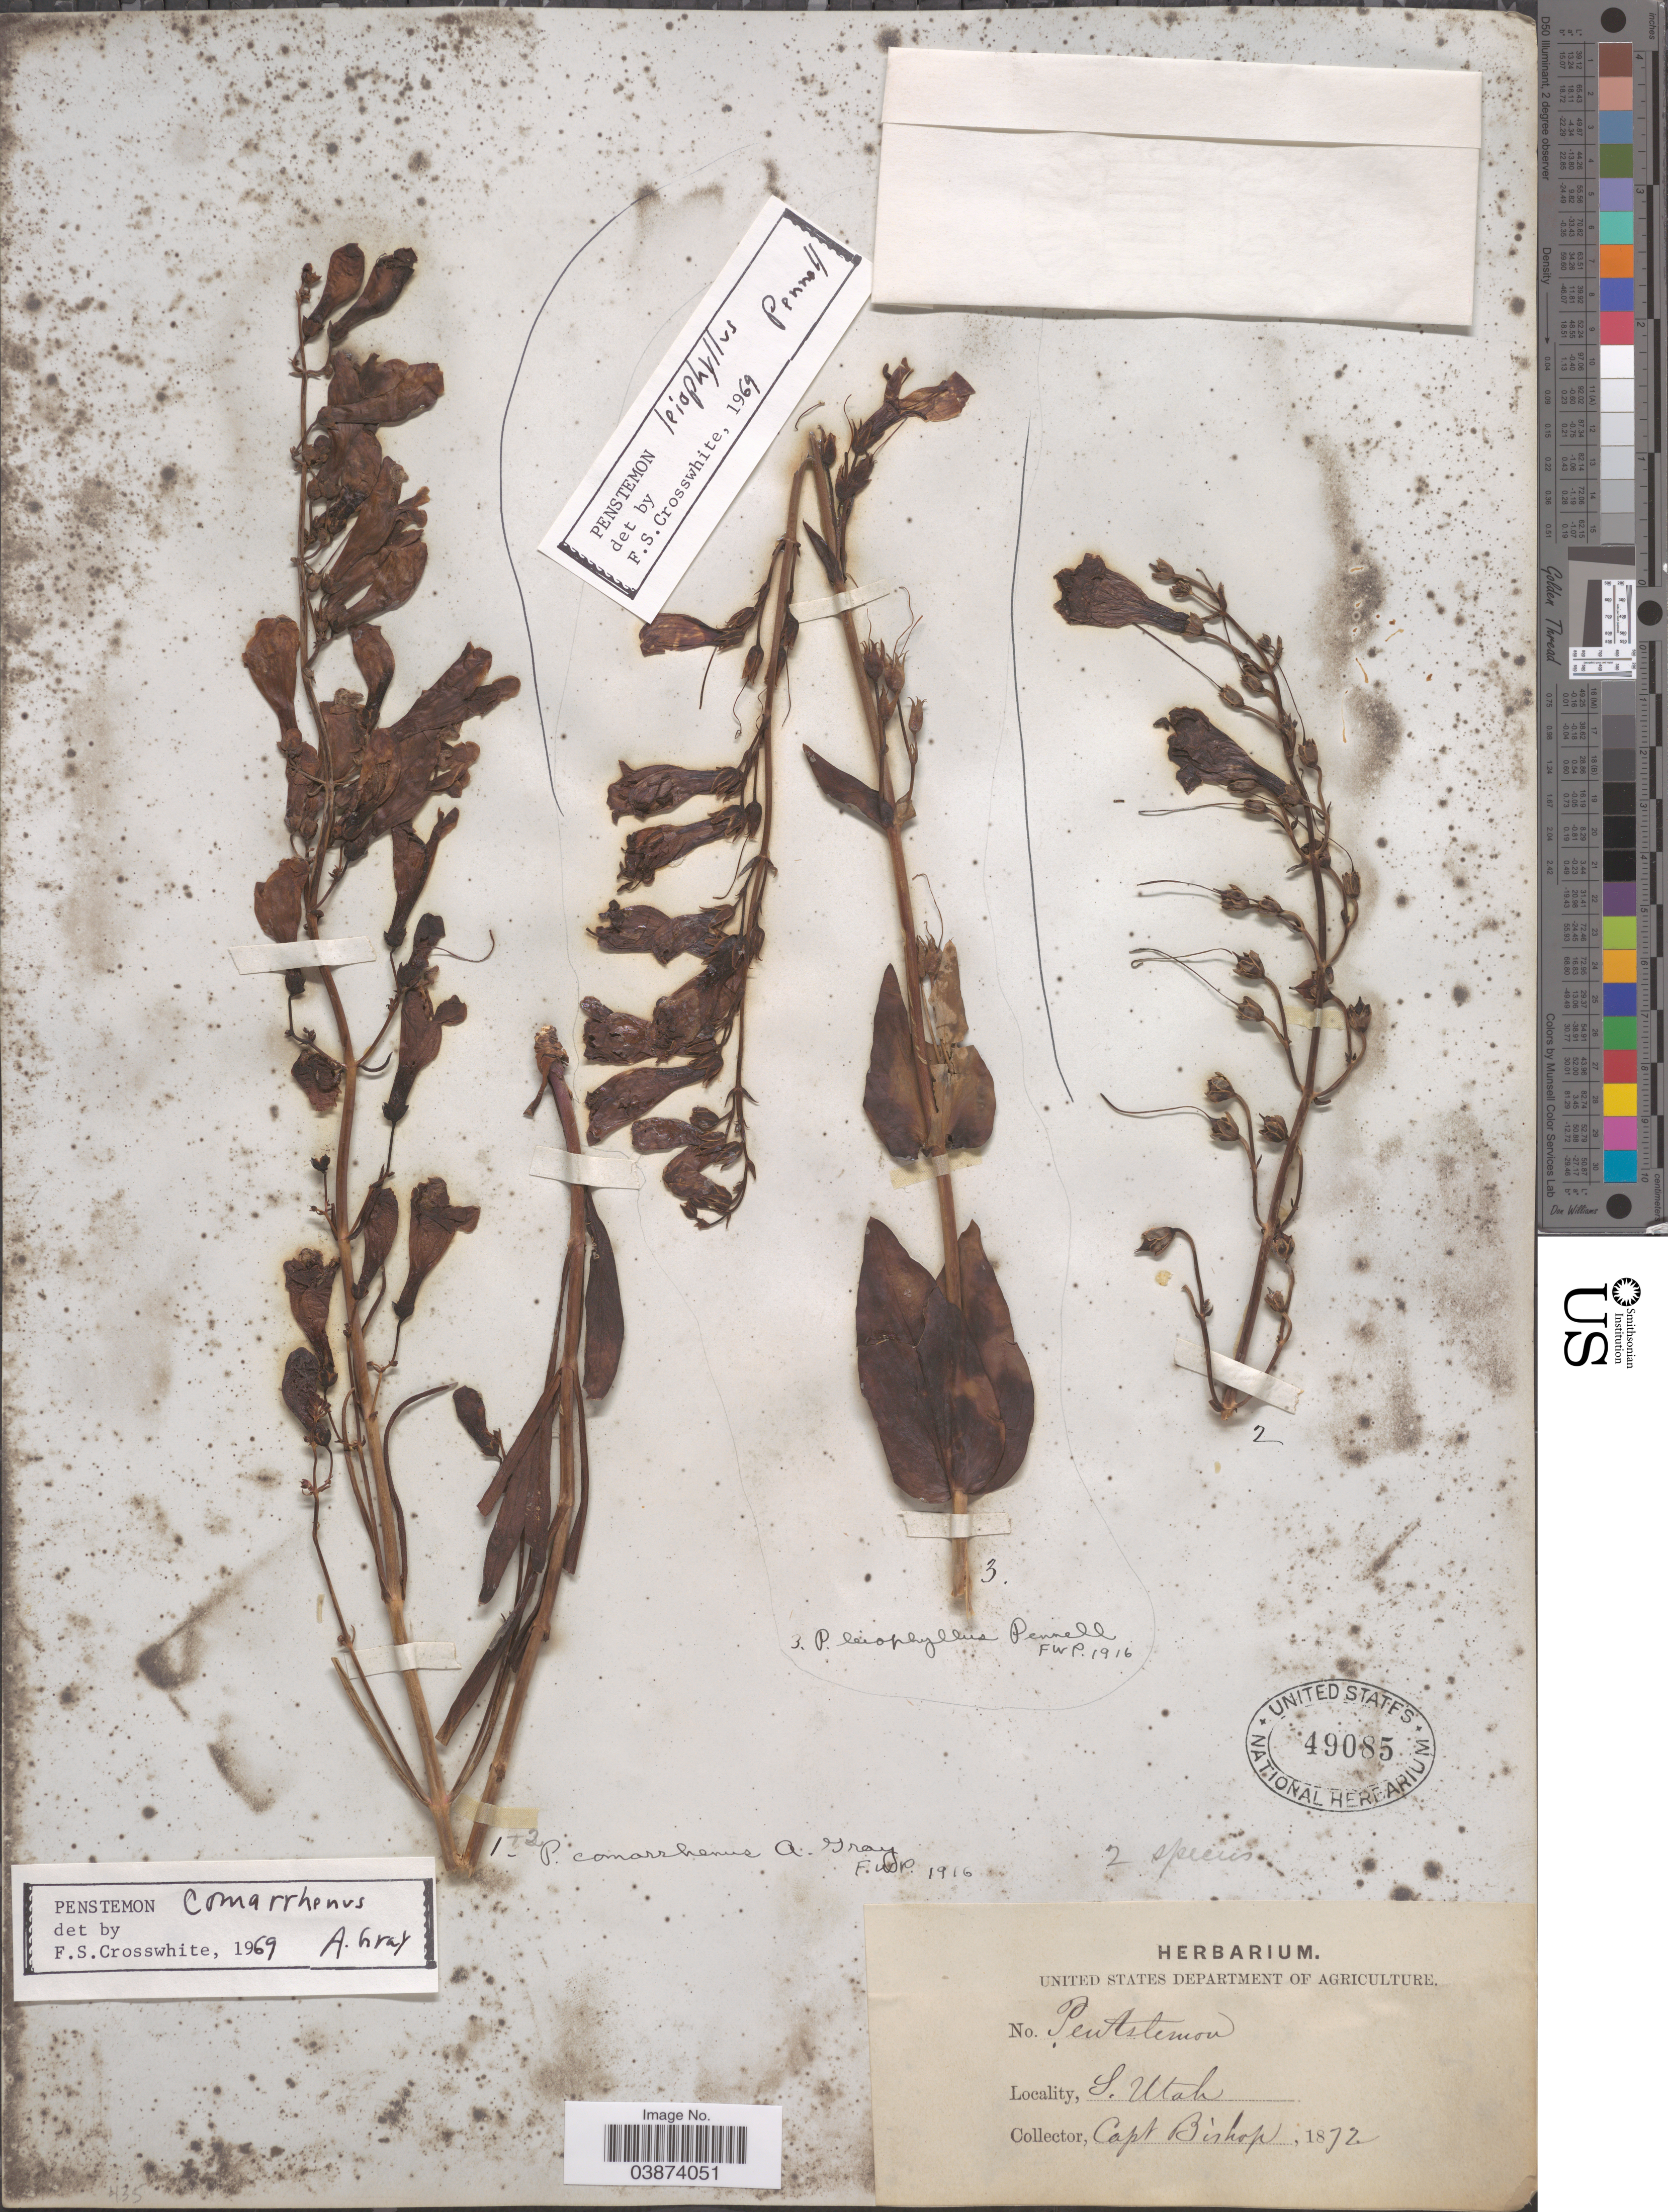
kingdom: Plantae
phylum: Tracheophyta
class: Magnoliopsida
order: Lamiales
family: Plantaginaceae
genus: Penstemon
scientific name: Penstemon comarrhenus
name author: A. Gray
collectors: F. M. Bishop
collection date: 1872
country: United States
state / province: Utah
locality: S. Utah.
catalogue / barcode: US 49085